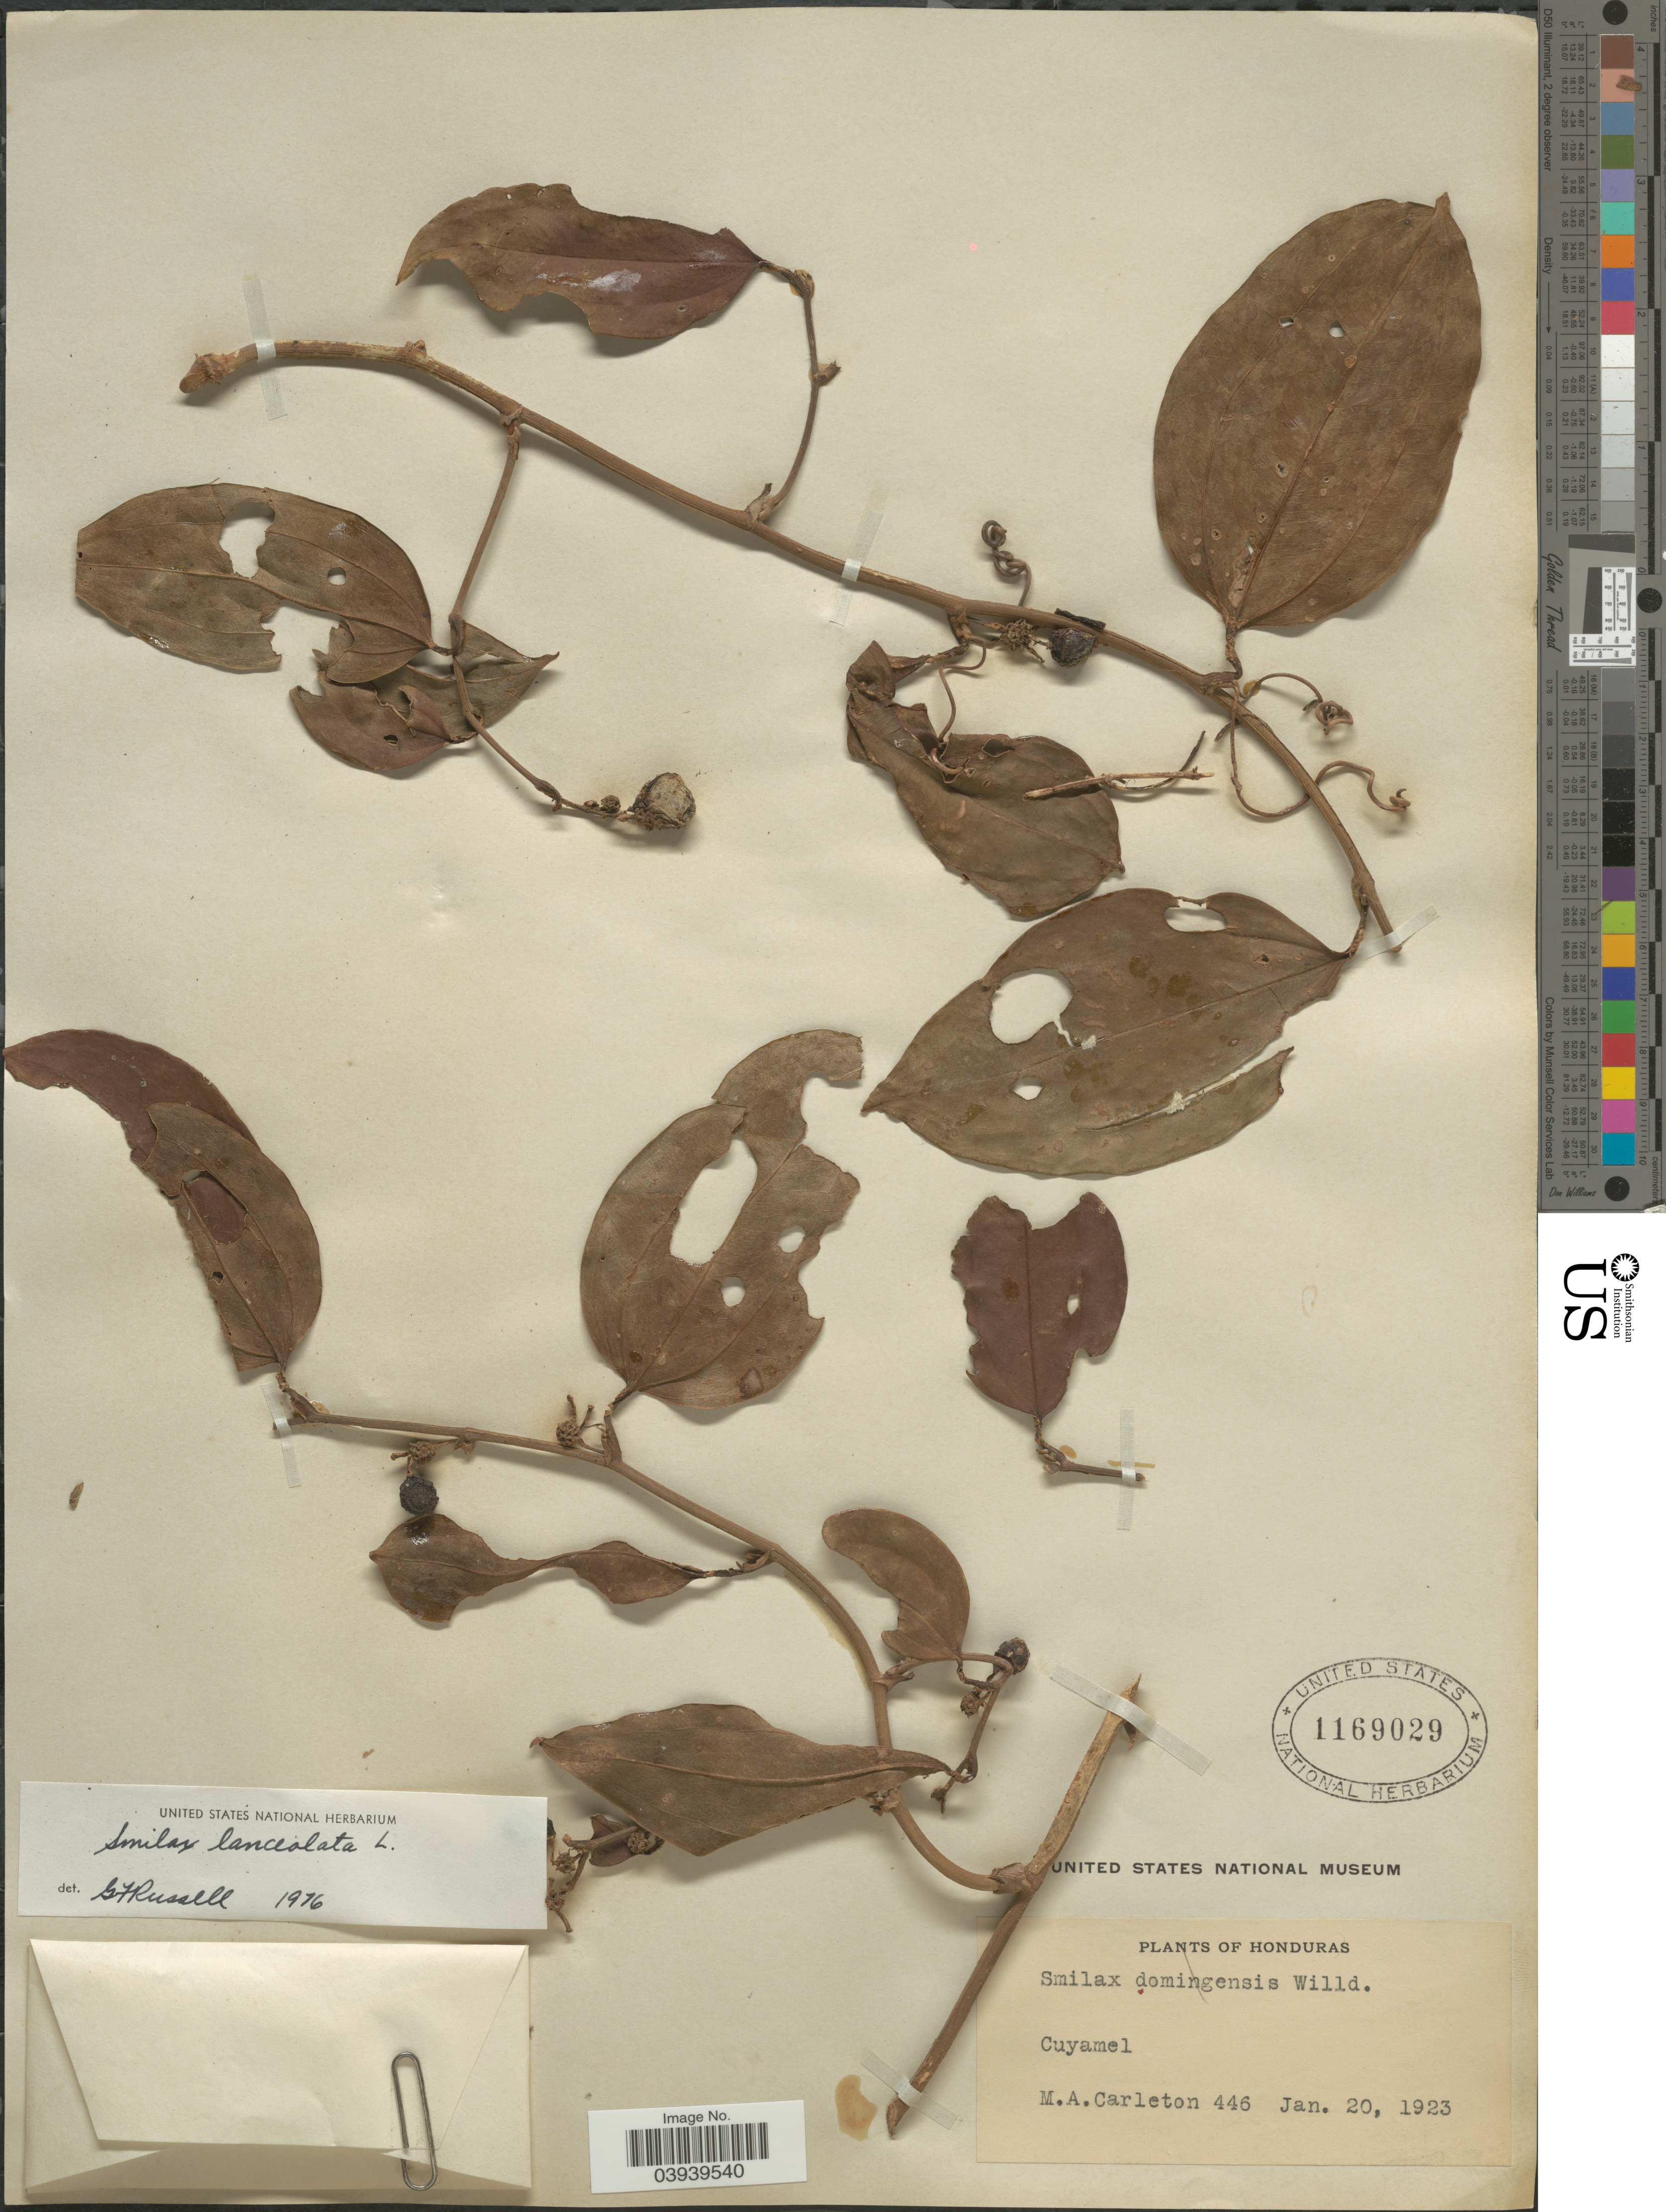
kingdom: Plantae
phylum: Tracheophyta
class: Liliopsida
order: Liliales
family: Smilacaceae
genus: Smilax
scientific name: Smilax lanceolata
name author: L.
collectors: M. A. Carleton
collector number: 446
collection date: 1923-01-20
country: Honduras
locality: Cuyamel.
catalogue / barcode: US 1169029